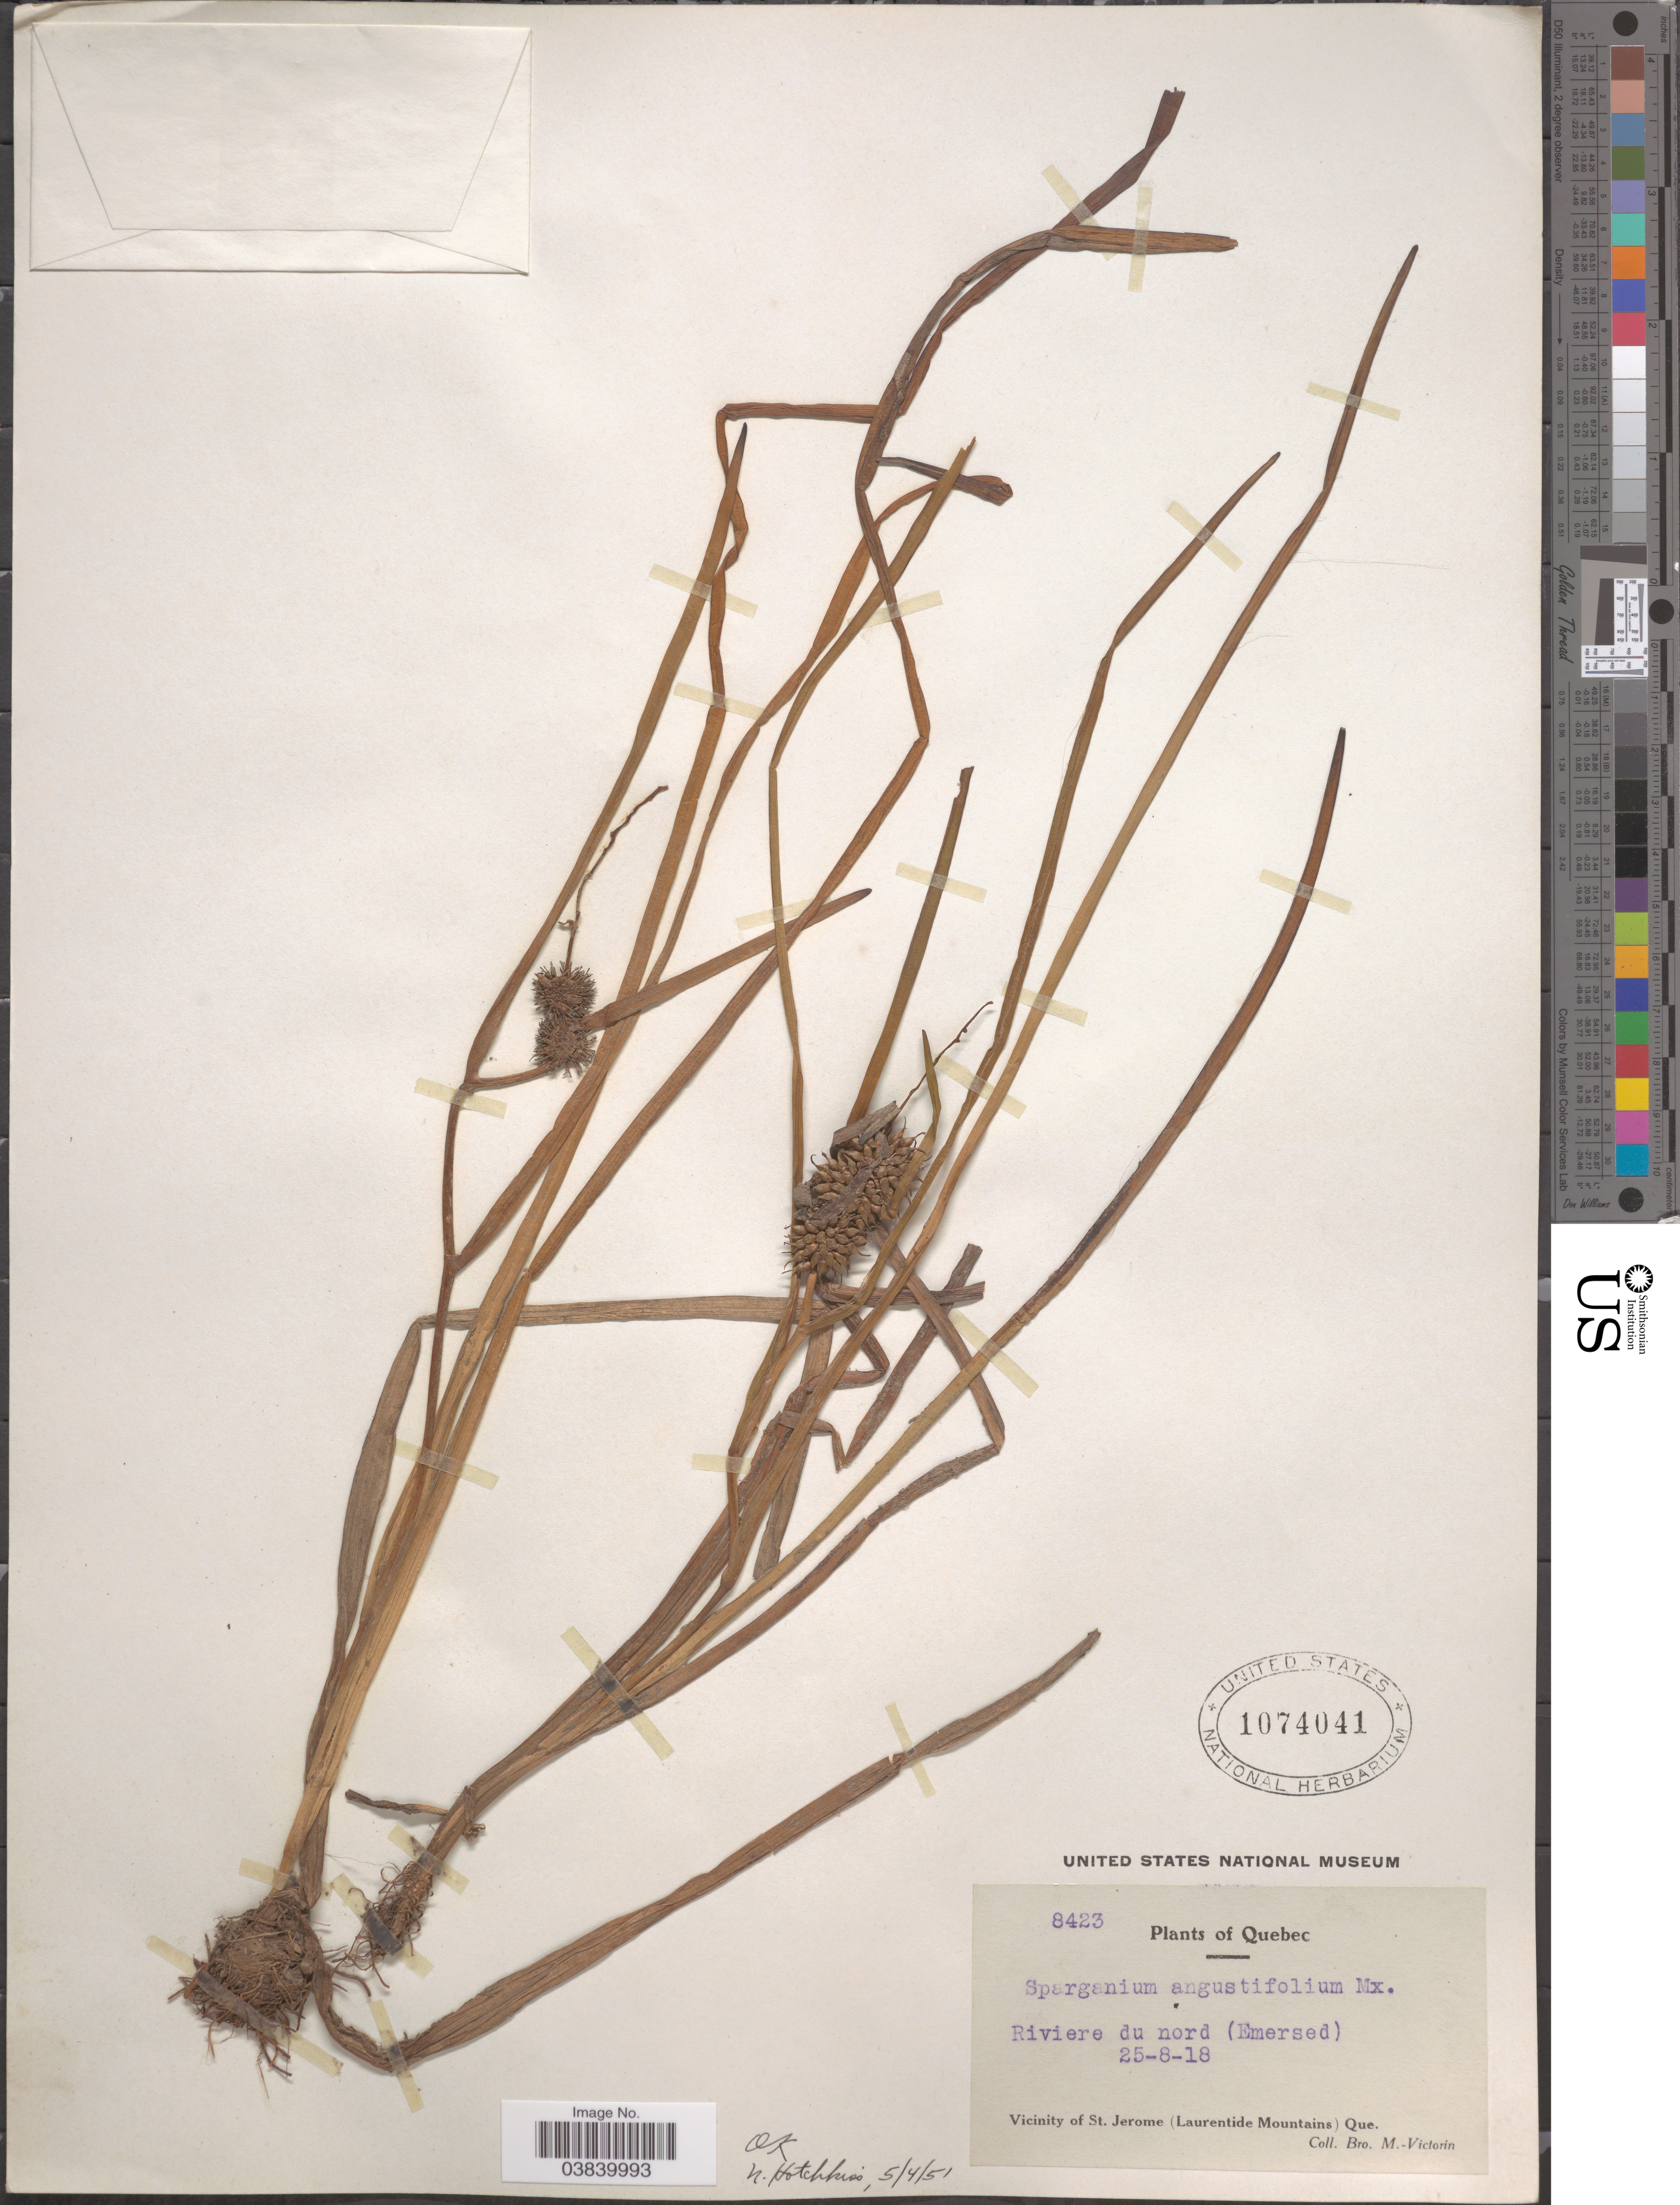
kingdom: Plantae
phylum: Tracheophyta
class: Liliopsida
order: Poales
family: Typhaceae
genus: Sparganium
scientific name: Sparganium angustifolium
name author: Michx.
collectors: Fr. Marie-Victorin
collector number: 8423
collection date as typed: Transcribed d/m/y: 25/8/18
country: Canada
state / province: Quebec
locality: Riviere du nord (Emersed). Vicinity of St. Jerome (Laurentide Mountains).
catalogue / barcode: US 1074041